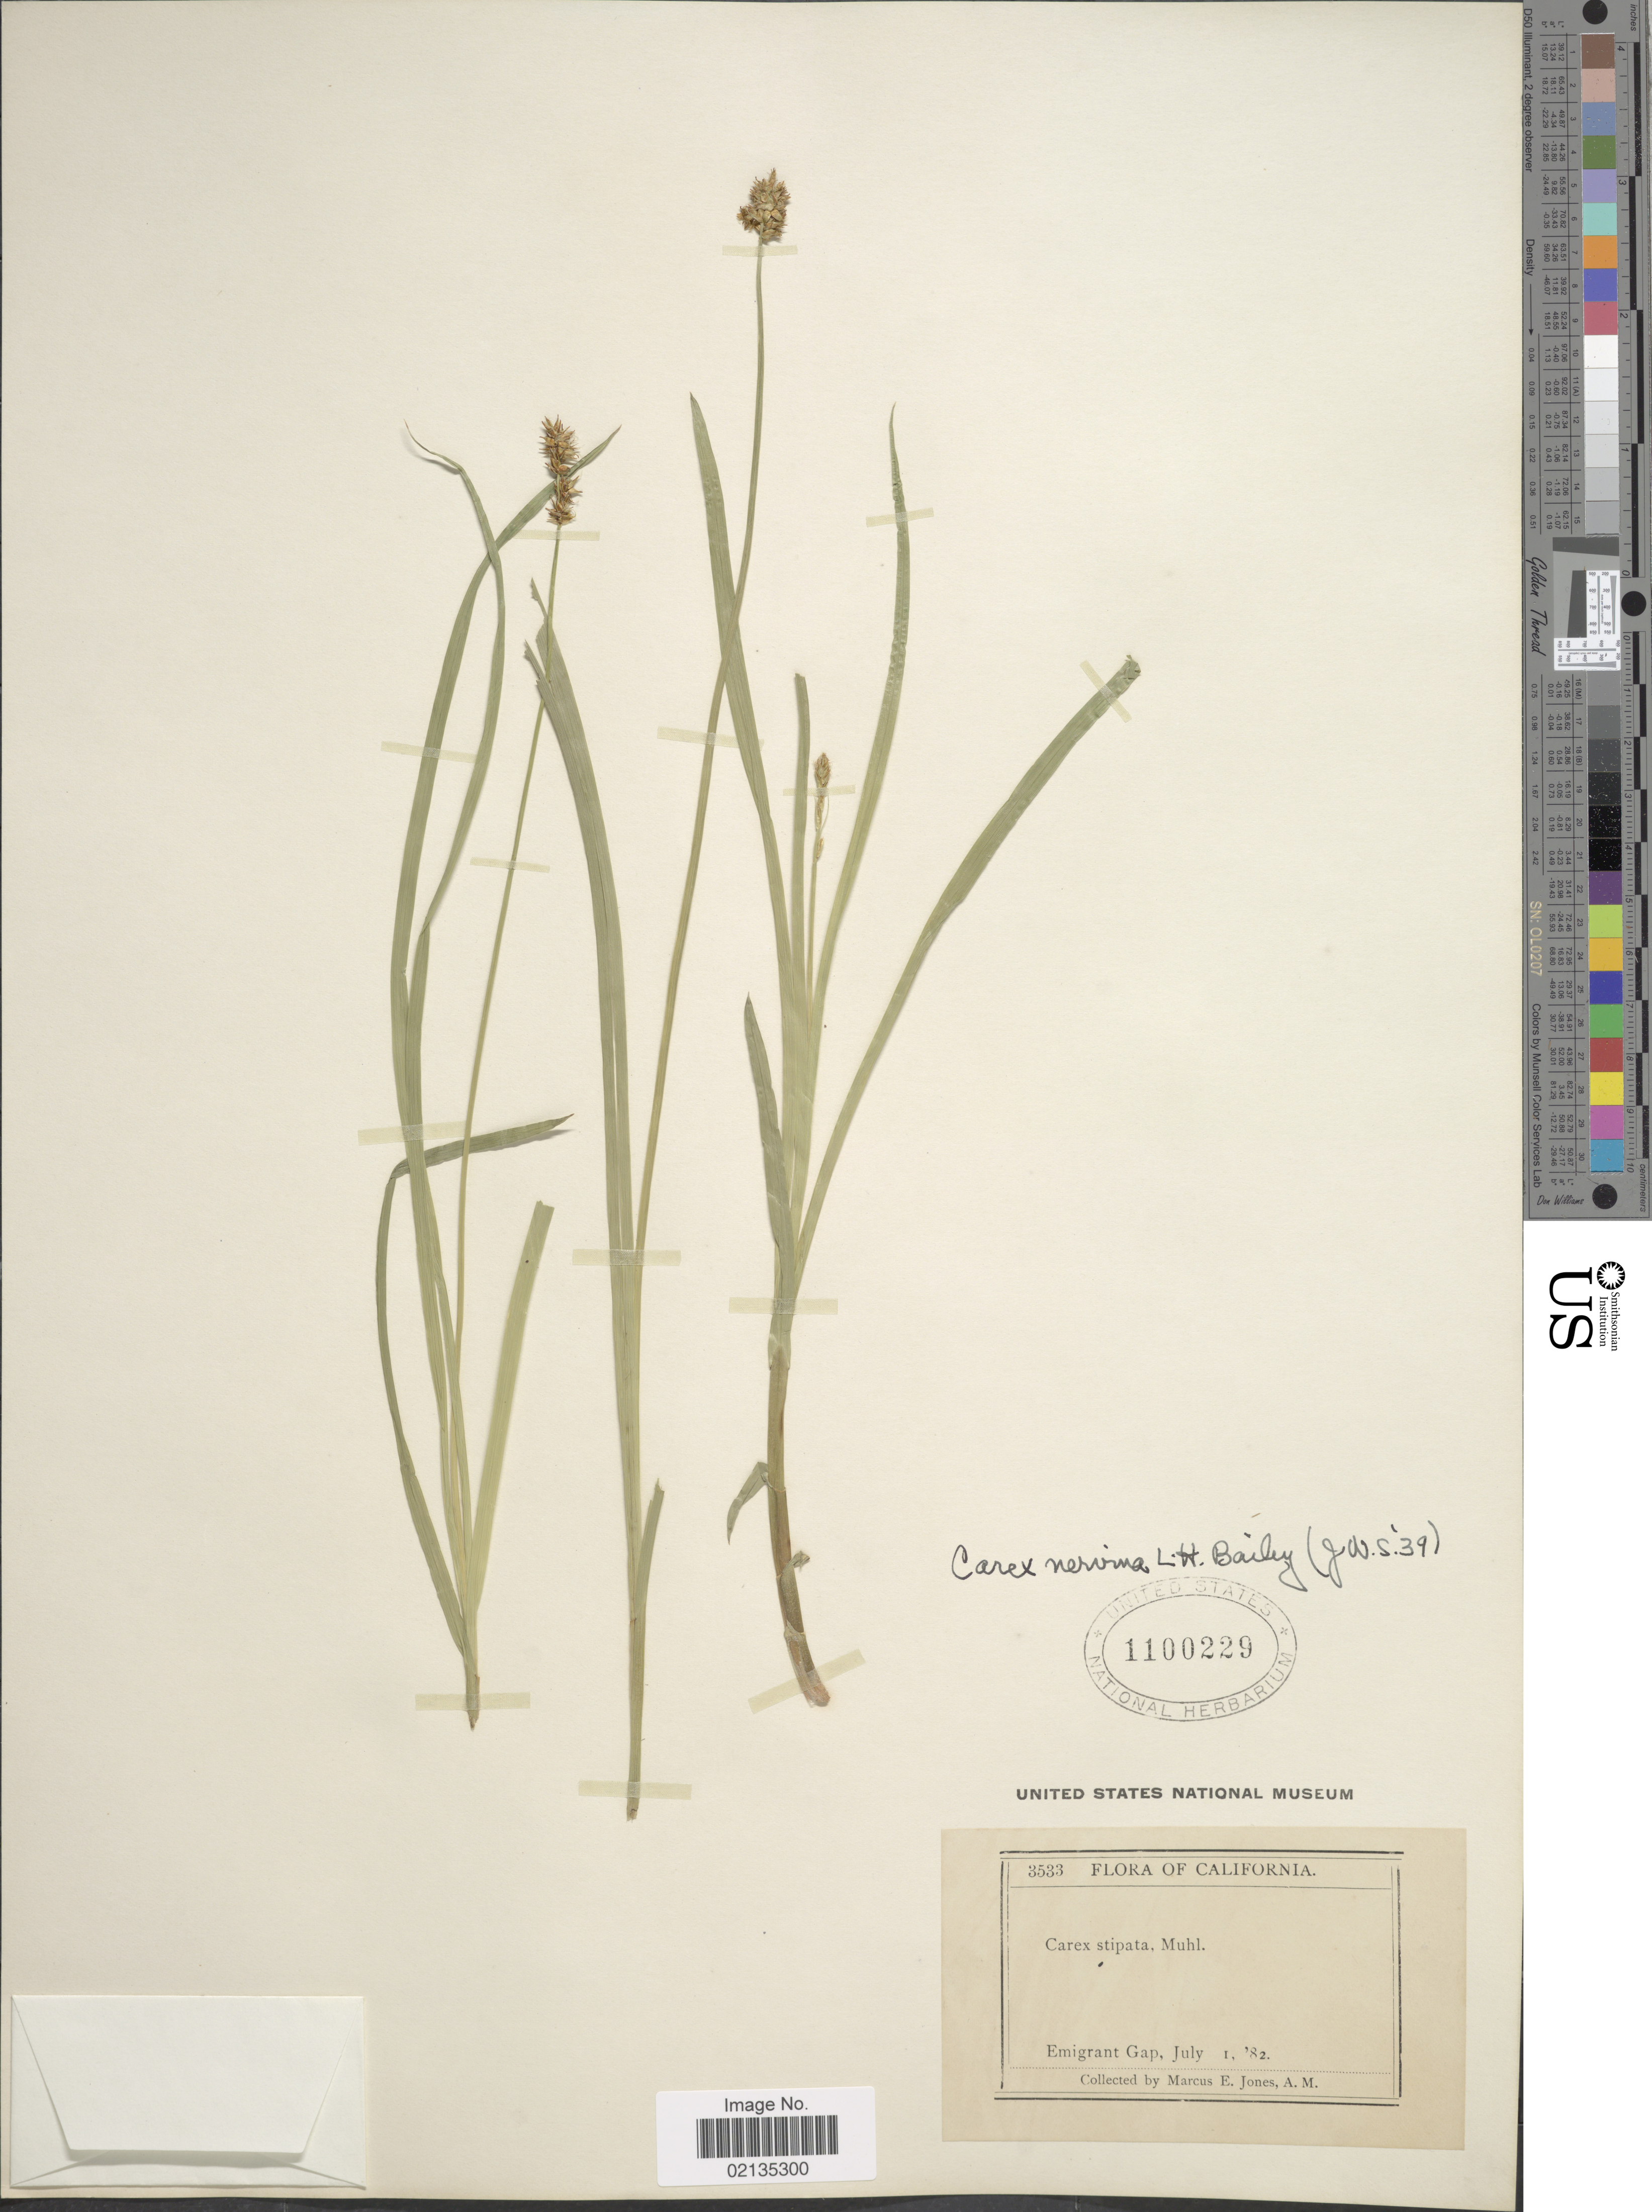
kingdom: Plantae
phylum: Tracheophyta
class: Liliopsida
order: Poales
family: Cyperaceae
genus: Carex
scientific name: Carex stipata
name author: Muhl. ex Willd.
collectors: M. E. Jones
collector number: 3533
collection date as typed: Transcribed d/m/y: 1/7/82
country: United States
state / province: California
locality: Emigrant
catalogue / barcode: US 1100229